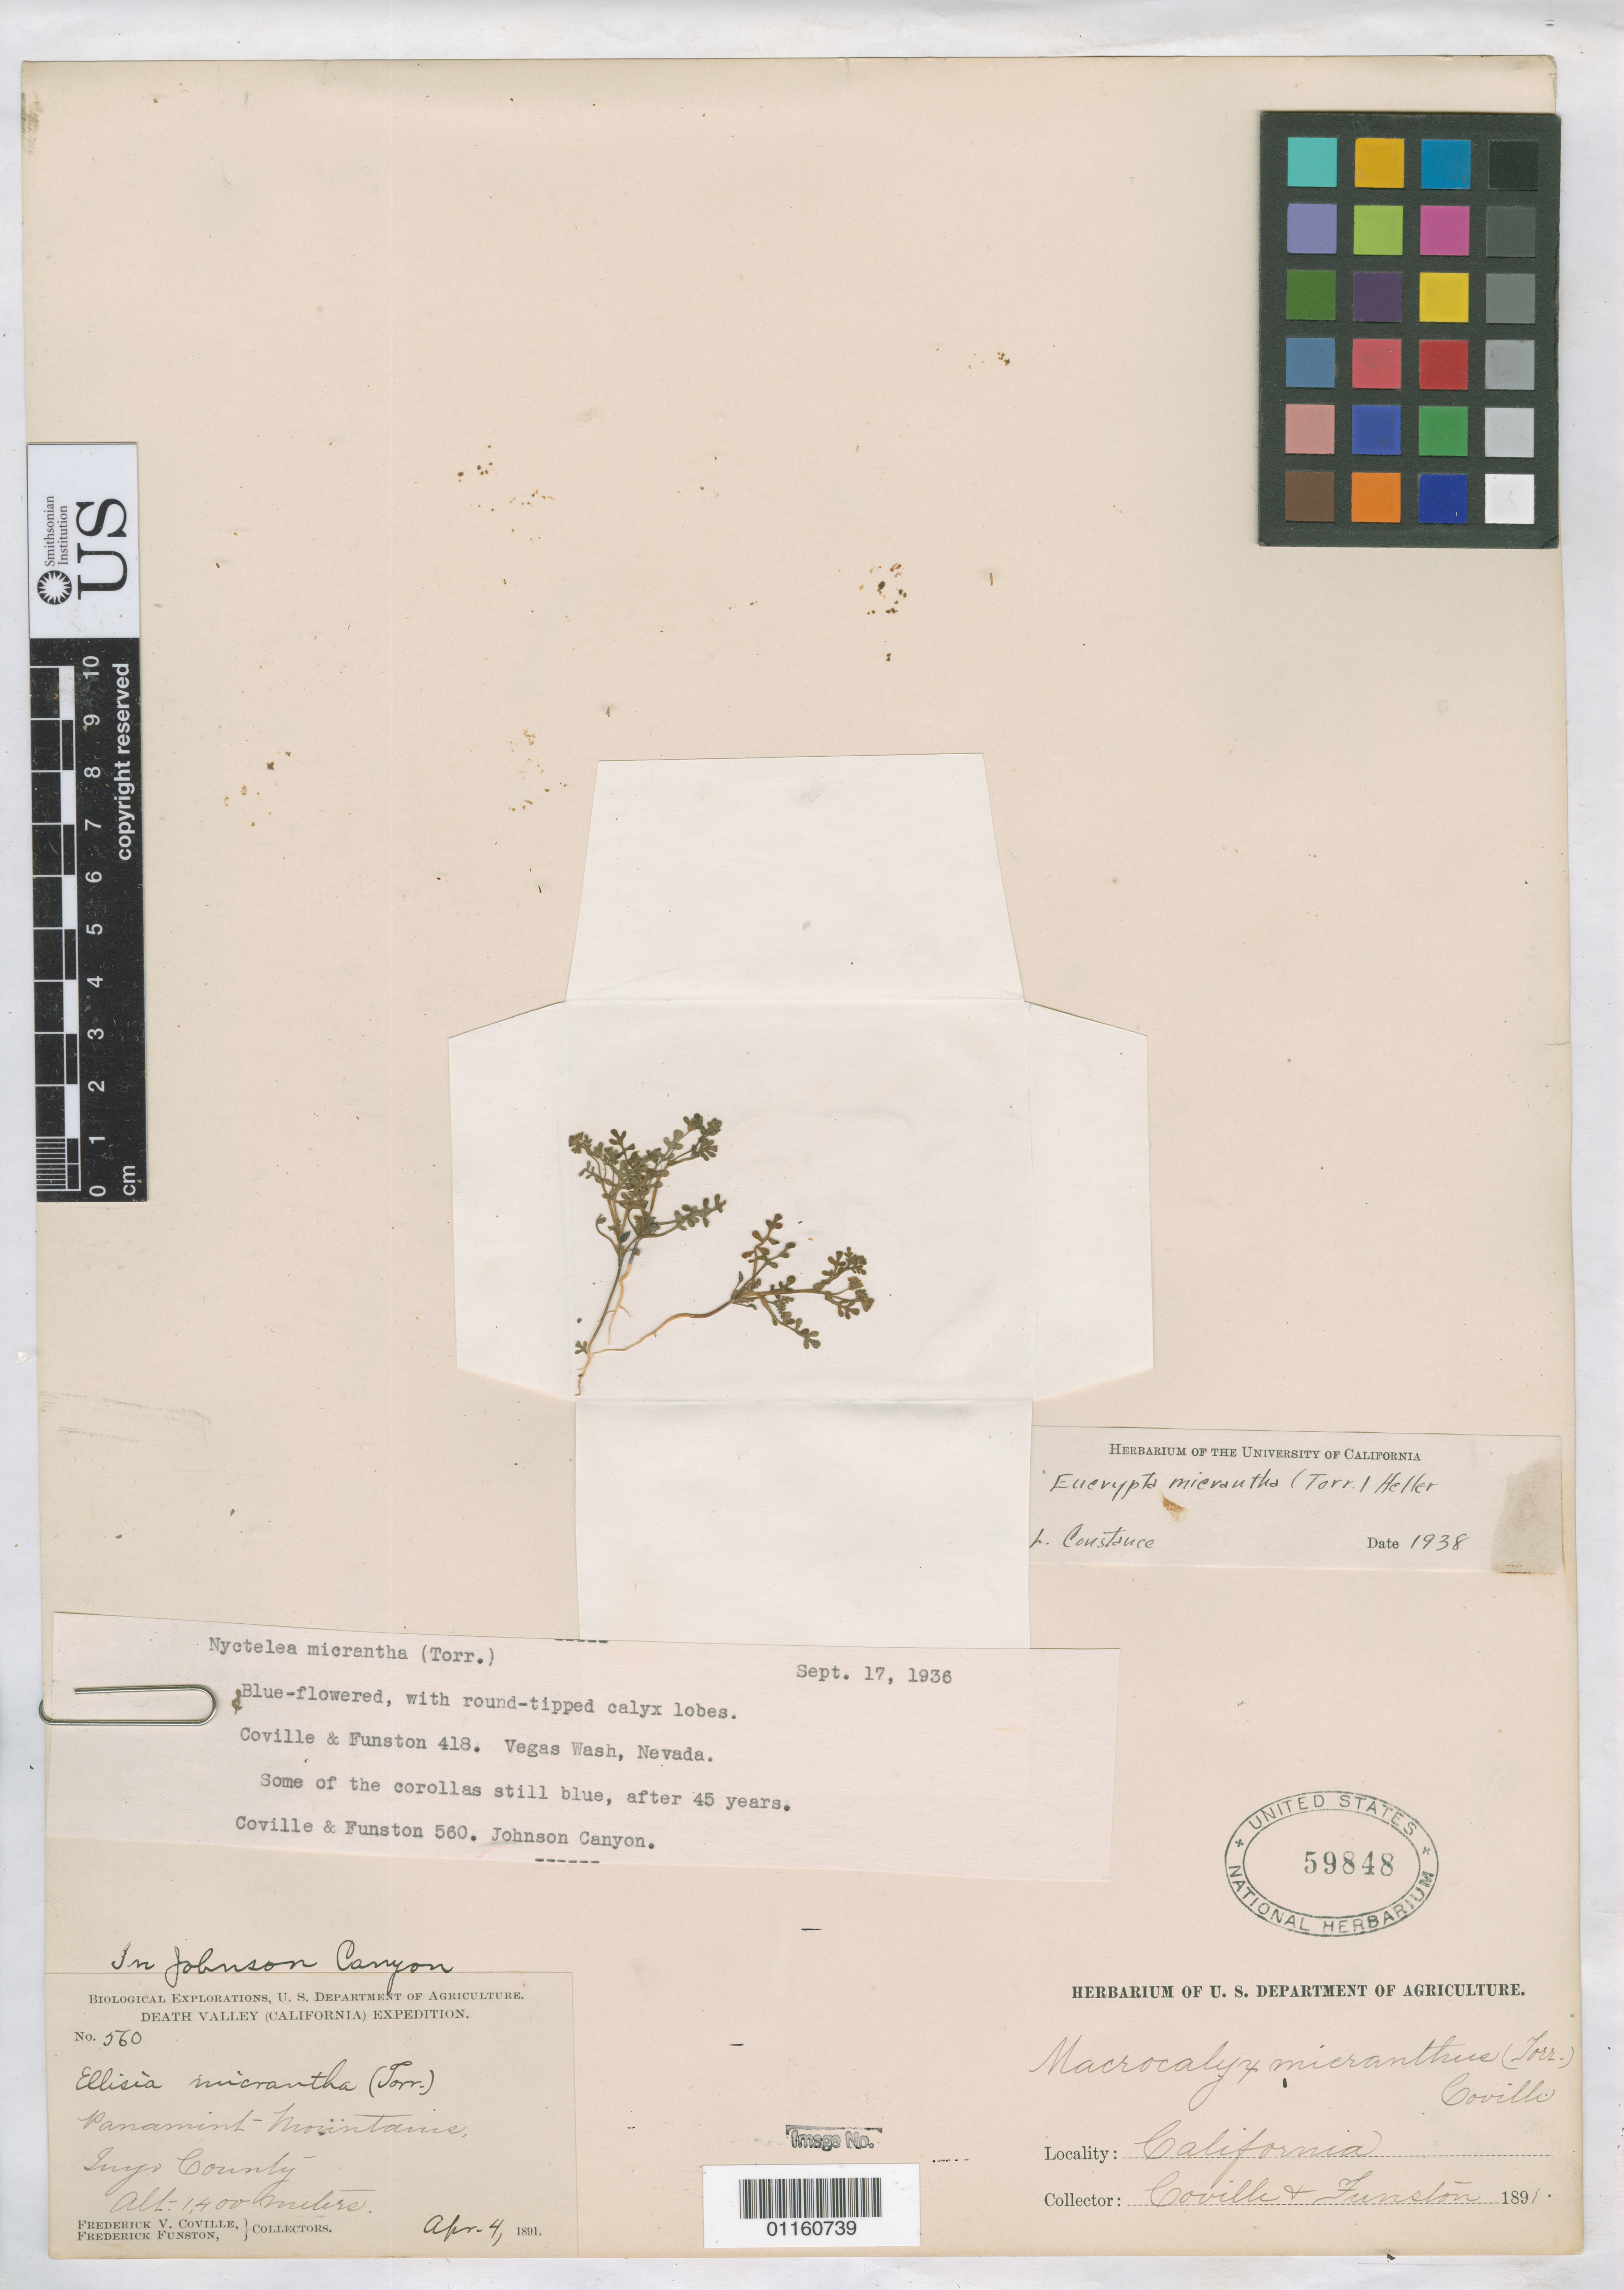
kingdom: Plantae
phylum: Tracheophyta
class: Magnoliopsida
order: Boraginales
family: Hydrophyllaceae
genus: Eucrypta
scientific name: Eucrypta micrantha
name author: (Torr.) A. Heller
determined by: Constance, L., (UC), University of California Berkeley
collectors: F. V. Coville & F. Funston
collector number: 560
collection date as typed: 4 Apr 1891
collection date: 1891-04-04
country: United States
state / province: California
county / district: Inyo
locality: Panamint Mountains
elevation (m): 1400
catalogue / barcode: US 59848